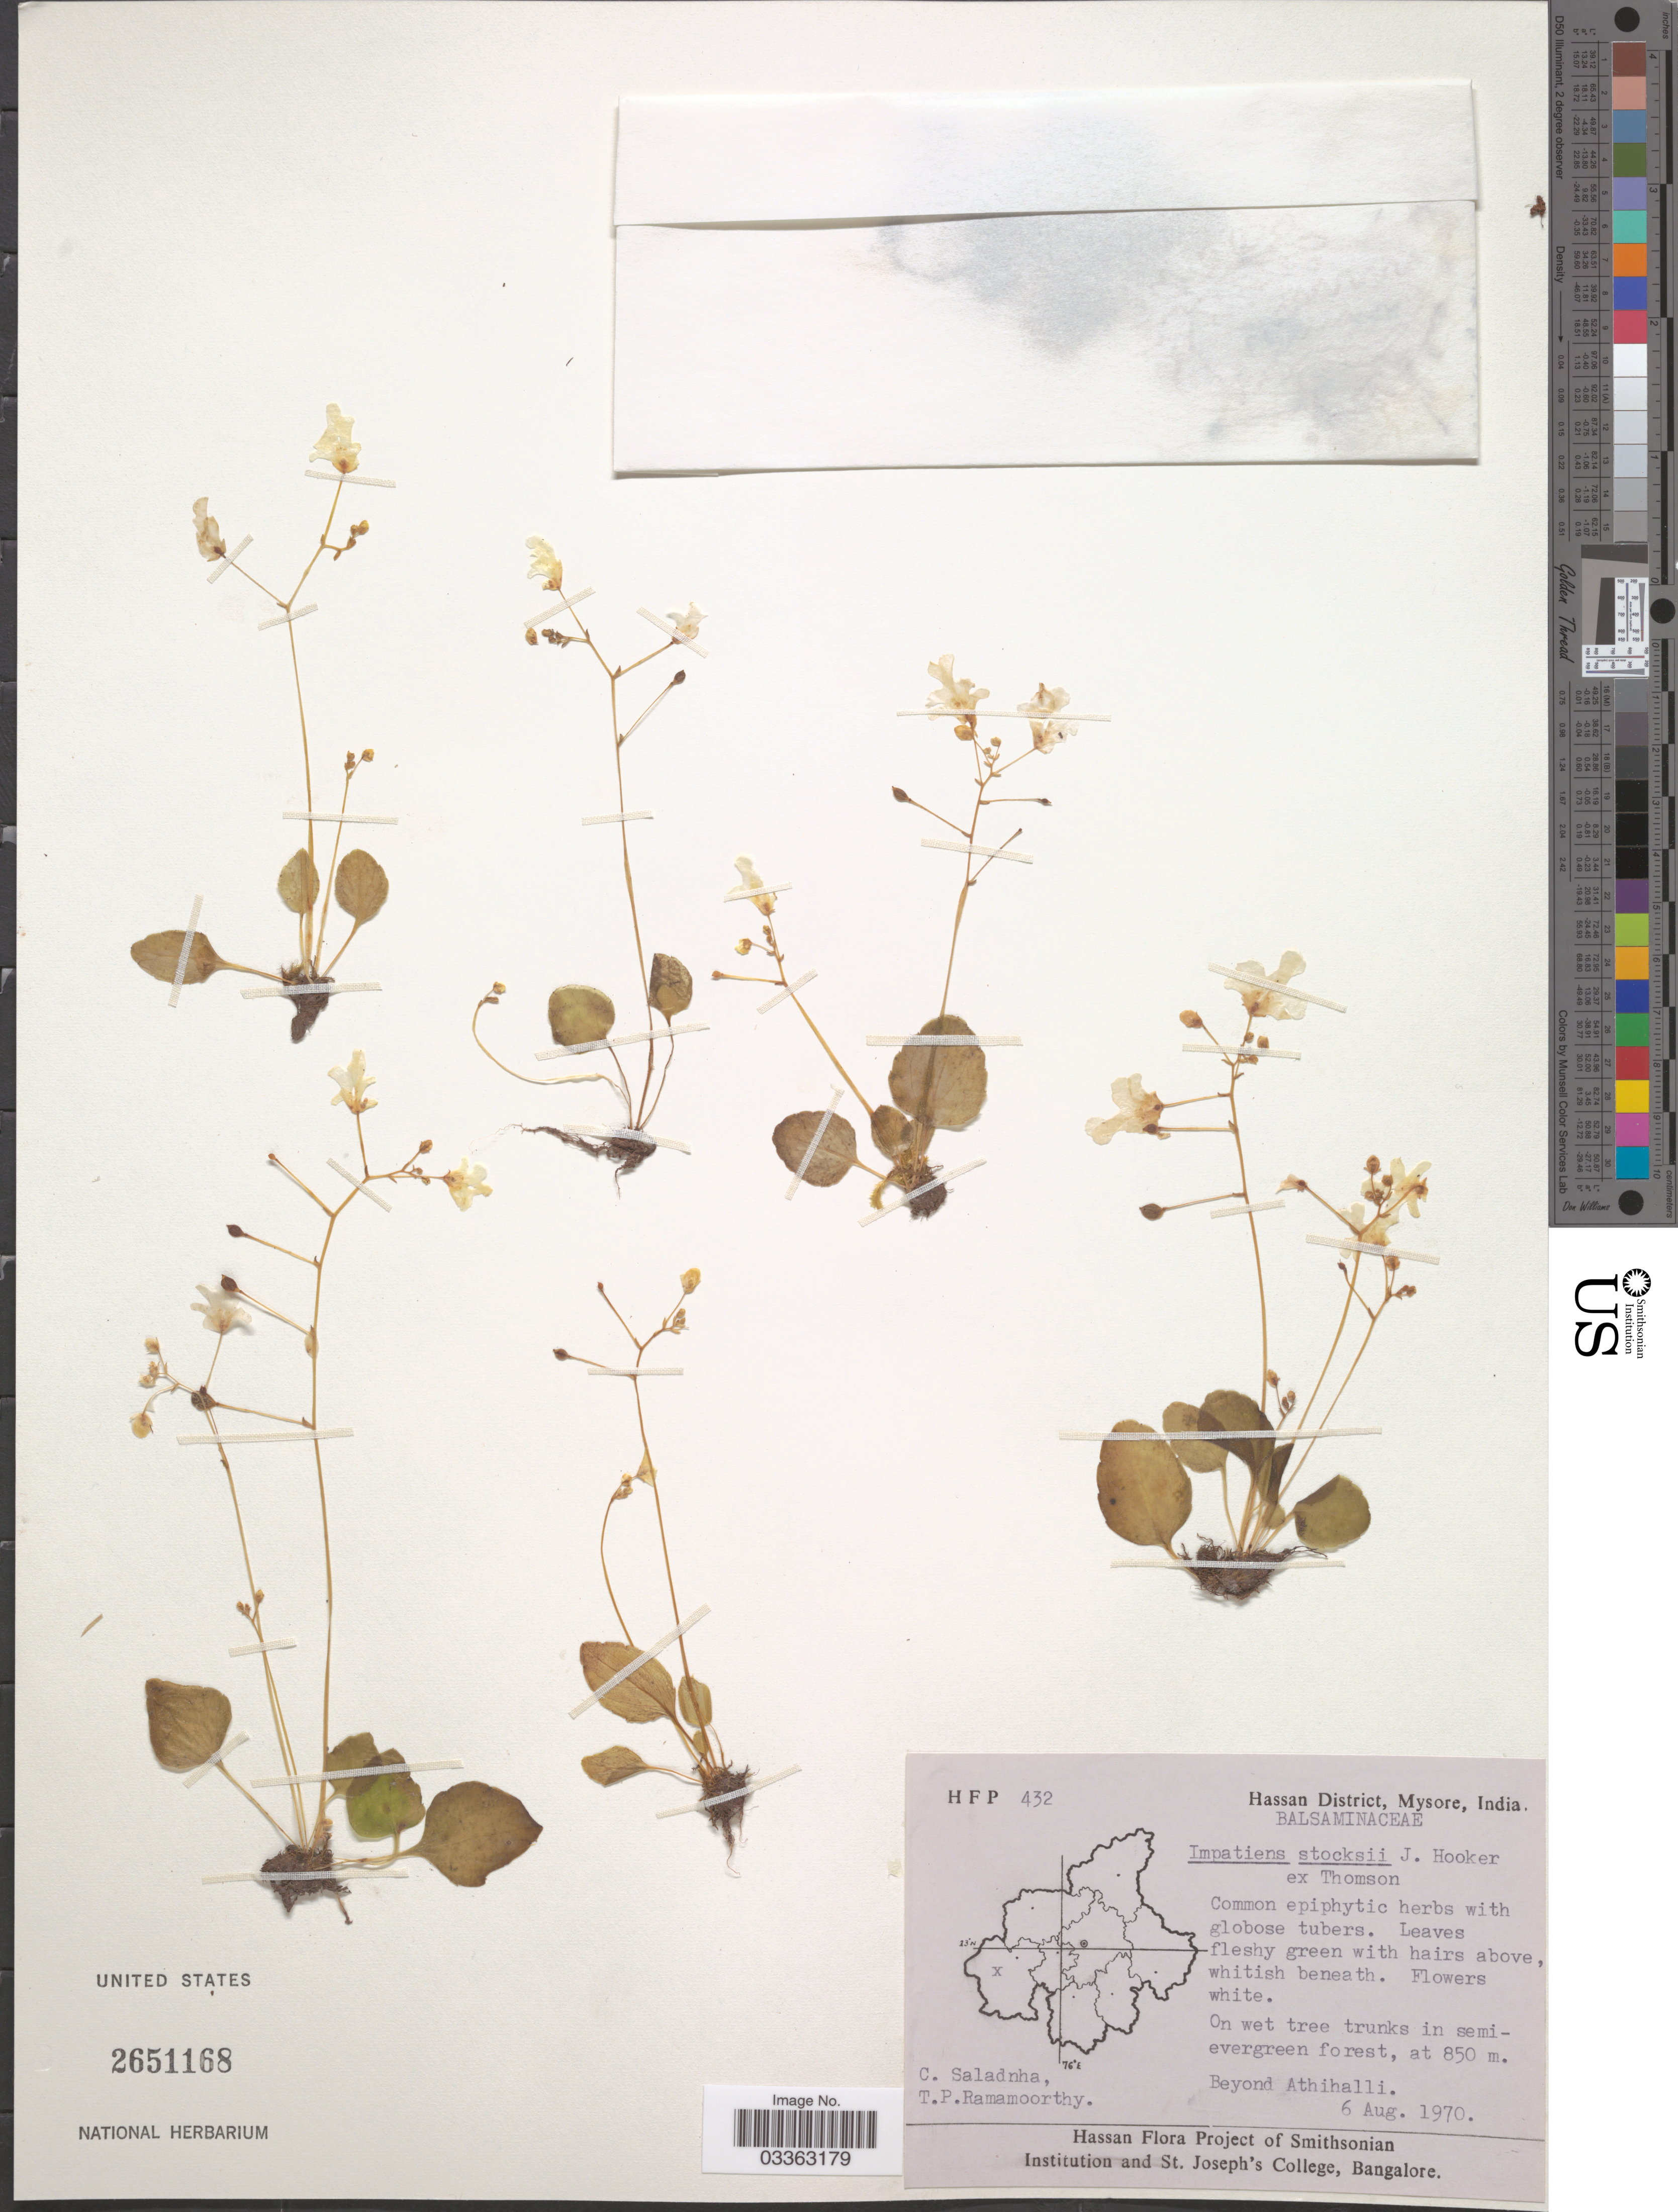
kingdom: Plantae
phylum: Tracheophyta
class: Magnoliopsida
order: Ericales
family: Balsaminaceae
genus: Impatiens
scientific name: Impatiens stocksii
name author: Hook. f. & Thomson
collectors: C. Saladnha & T. P. Ramamoorthy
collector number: HFP 432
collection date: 1970-08-06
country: India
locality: Hassan District, Mysore. Beyond Athihalli.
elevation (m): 850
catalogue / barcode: US 2651168